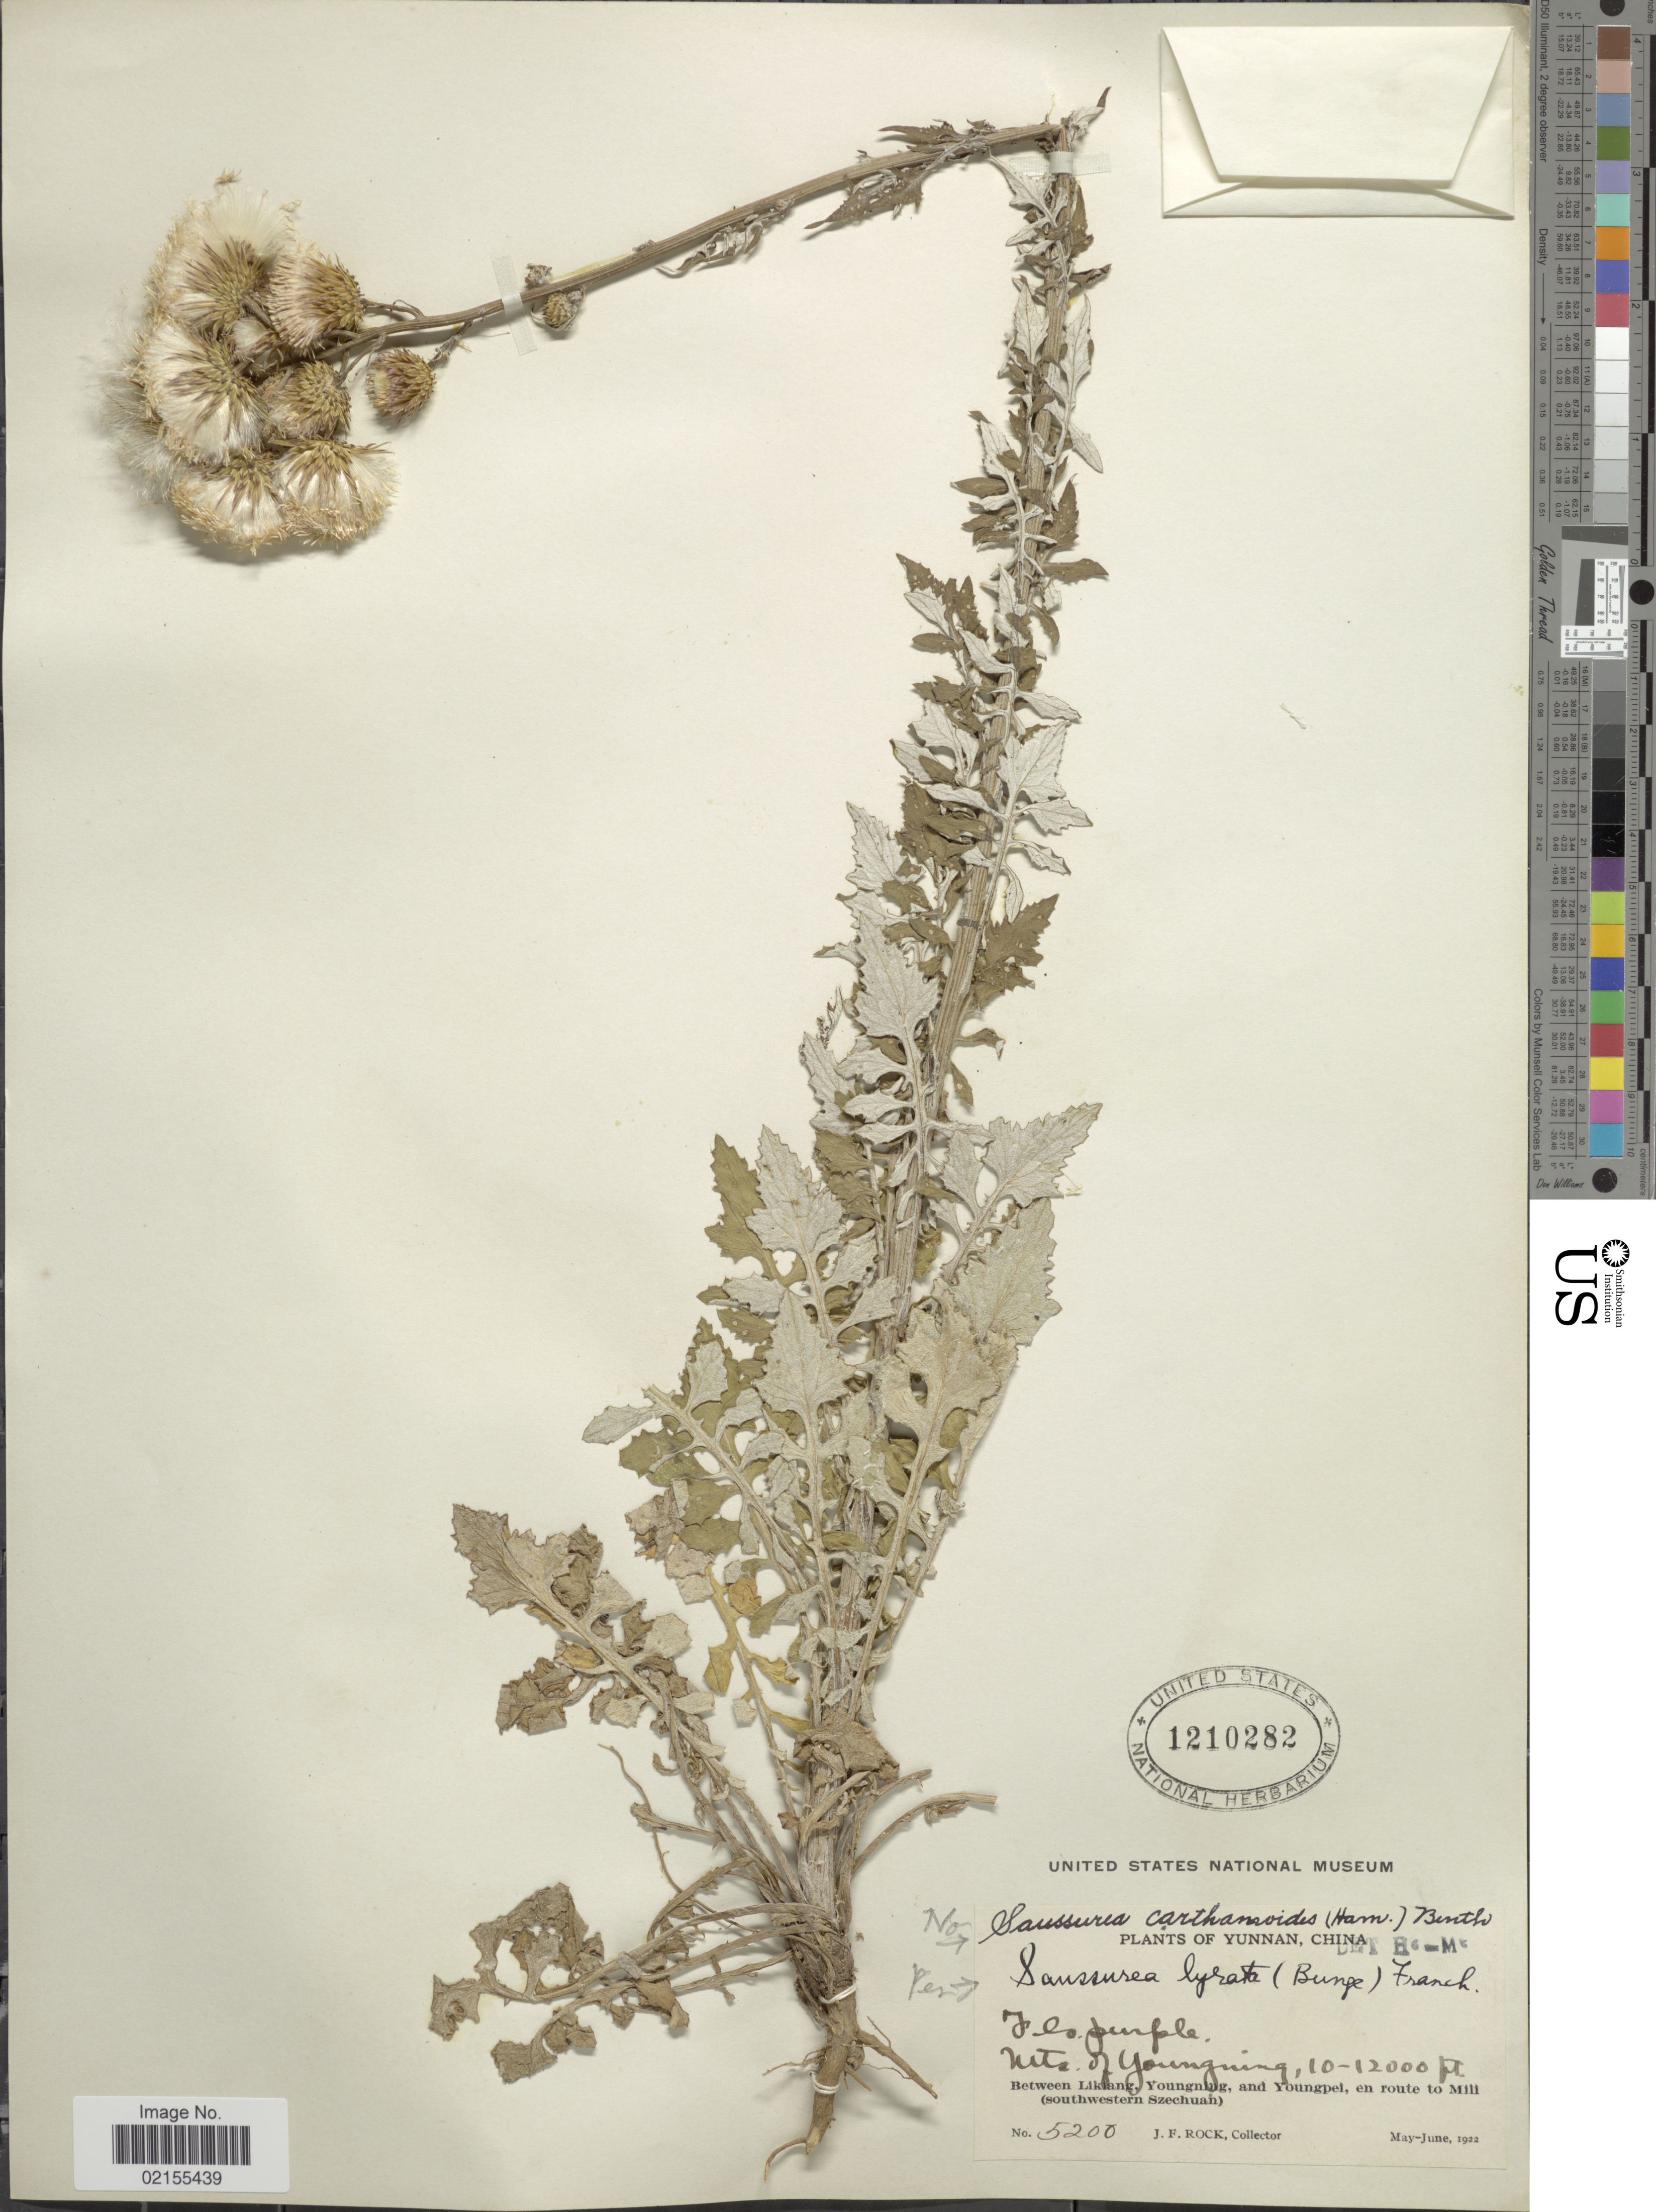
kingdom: Plantae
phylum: Tracheophyta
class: Magnoliopsida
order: Asterales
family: Asteraceae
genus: Hemistepta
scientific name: Hemistepta lyrata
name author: Bunge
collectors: J. Rock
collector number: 5200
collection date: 1922-05/1922-06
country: China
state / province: Yunnan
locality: Mts. of Youngning, between Likiang, Youngning, and Youngpei, en route to Mili (southwestern Szechuan)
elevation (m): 3048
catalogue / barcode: US 1210282